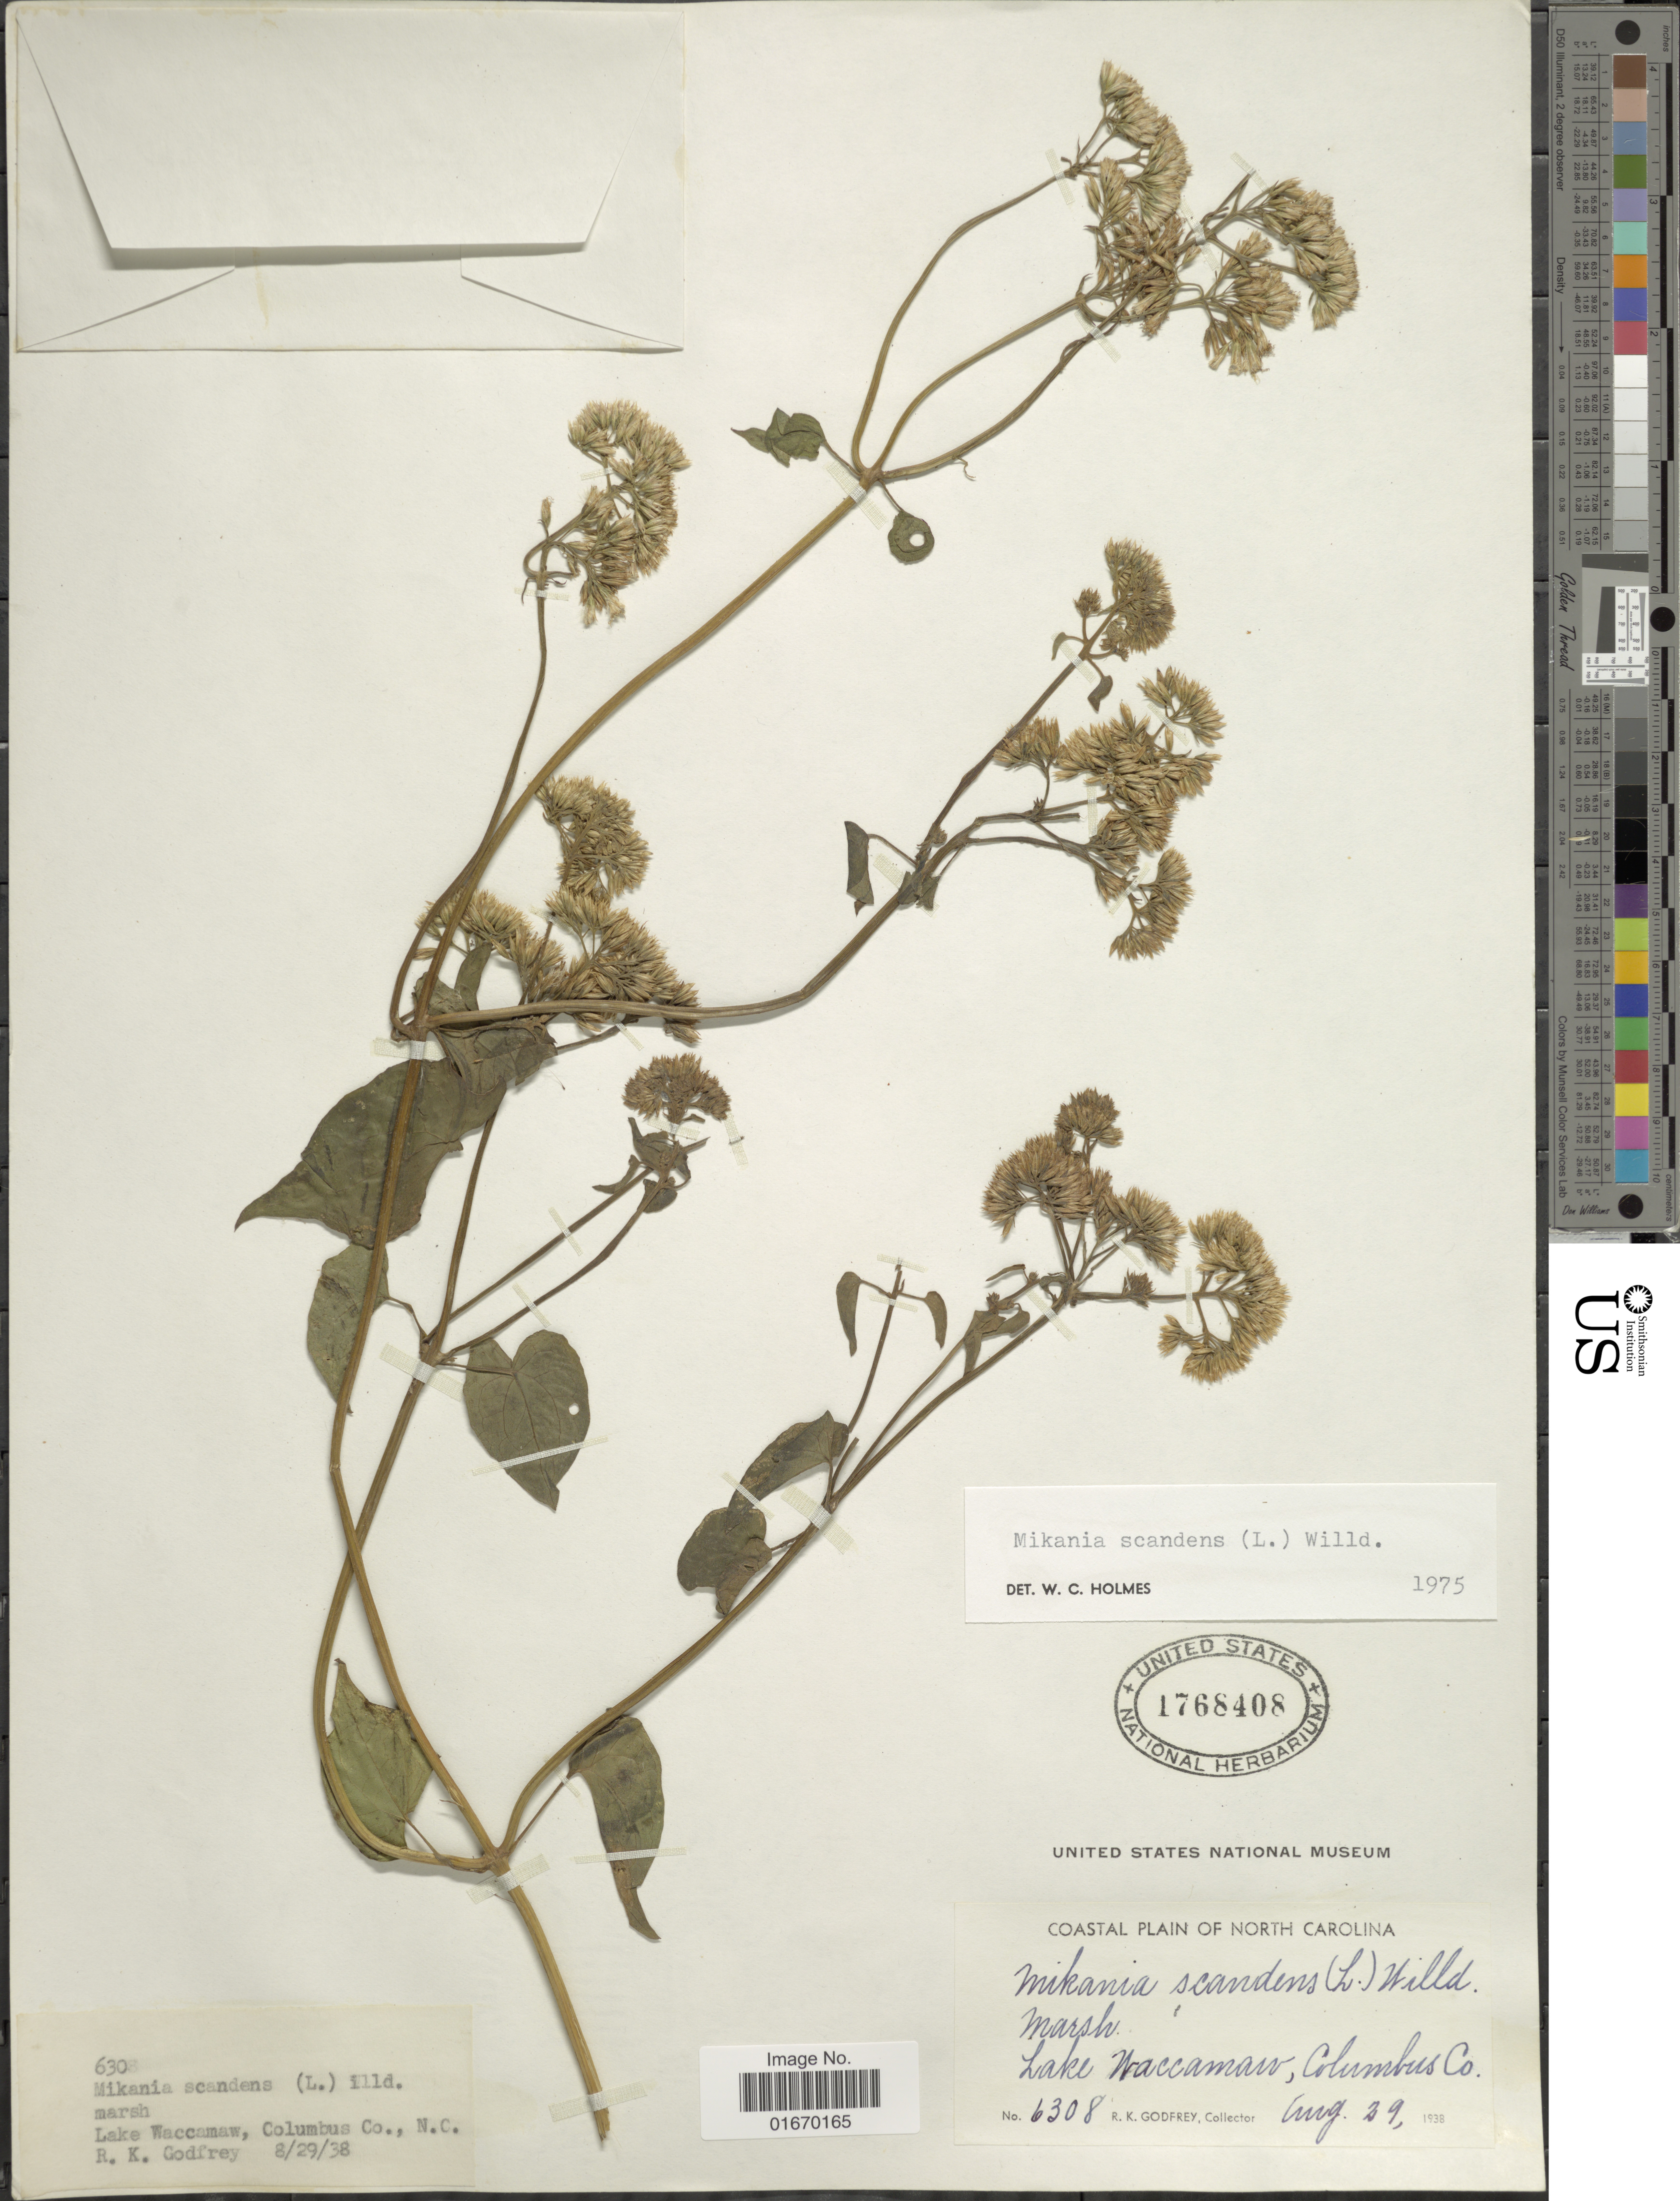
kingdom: Plantae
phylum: Tracheophyta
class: Magnoliopsida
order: Asterales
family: Asteraceae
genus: Mikania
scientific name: Mikania scandens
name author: (L.) Willd.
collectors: R. K. Godfrey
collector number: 6308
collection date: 1938-08-29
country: United States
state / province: North Carolina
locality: Lake Waccamaw, Columbus Co.